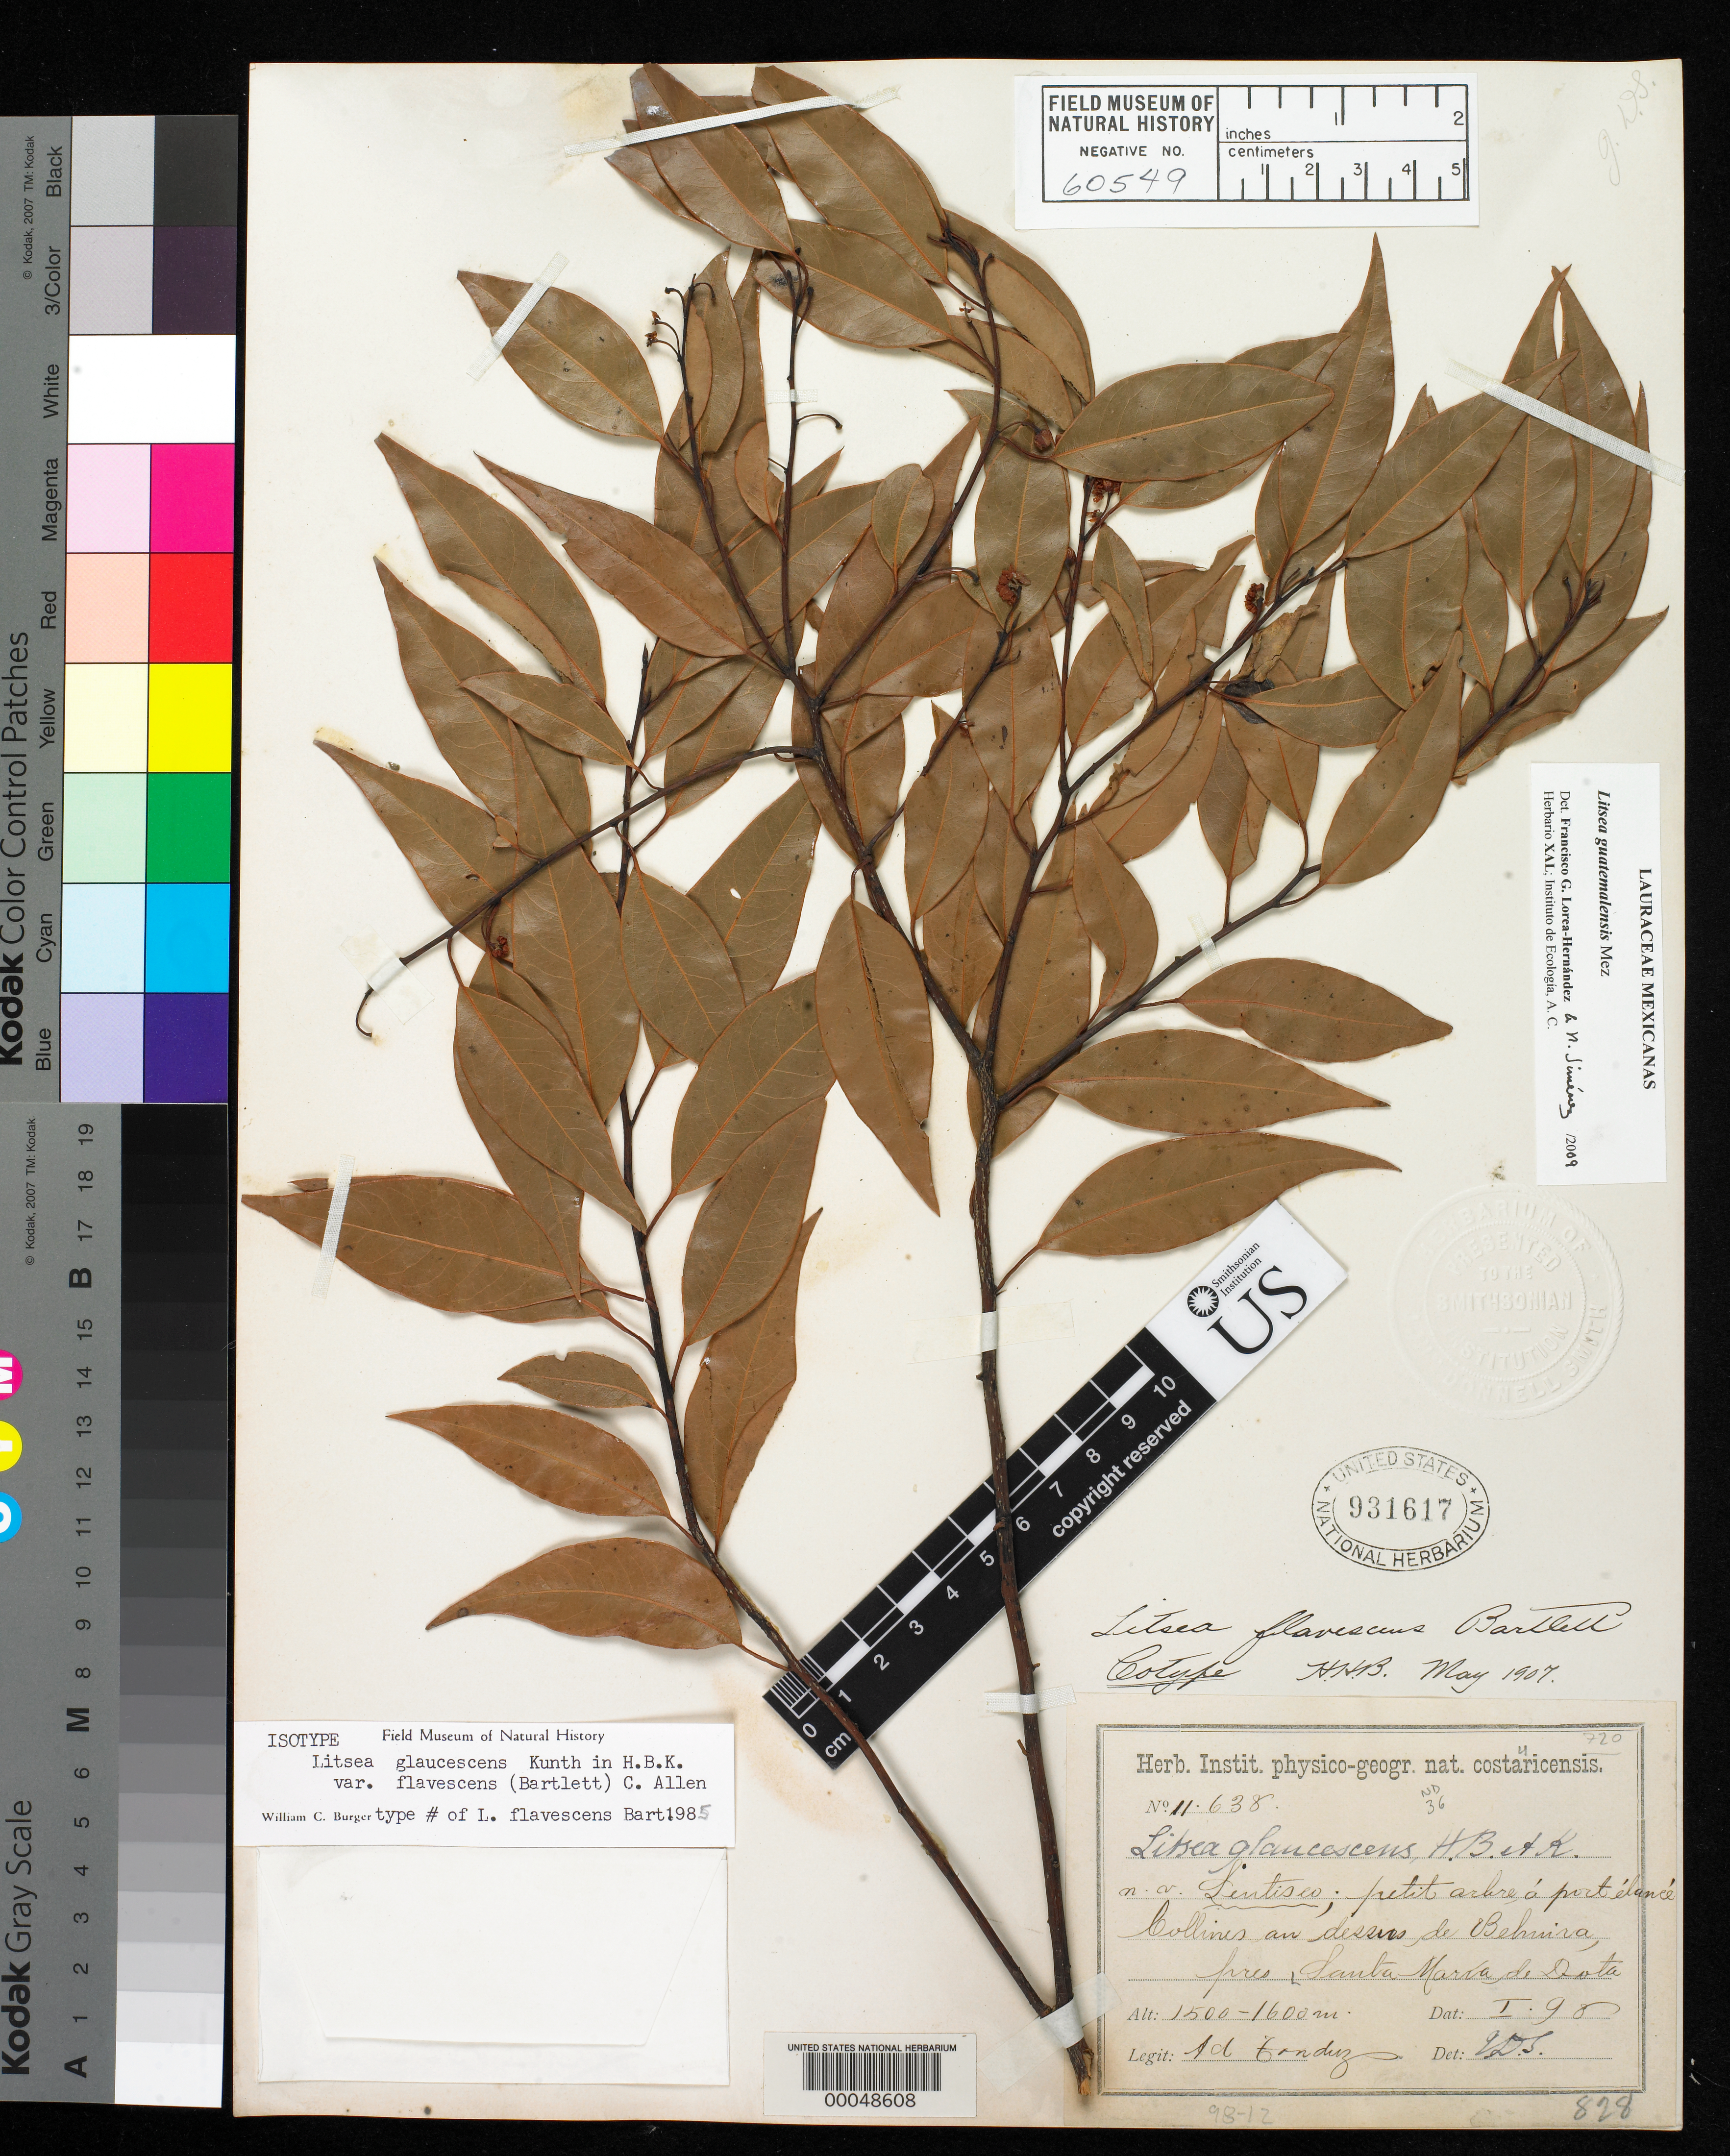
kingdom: Plantae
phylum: Tracheophyta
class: Magnoliopsida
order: Laurales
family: Lauraceae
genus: Litsea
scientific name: Litsea flavescens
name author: Bartlett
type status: Isotype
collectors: A. Tonduz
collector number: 11638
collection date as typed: Jan 1898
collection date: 1898-01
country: Costa Rica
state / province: San José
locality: Near Santa Maria de Dota.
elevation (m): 1500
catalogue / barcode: US 931617